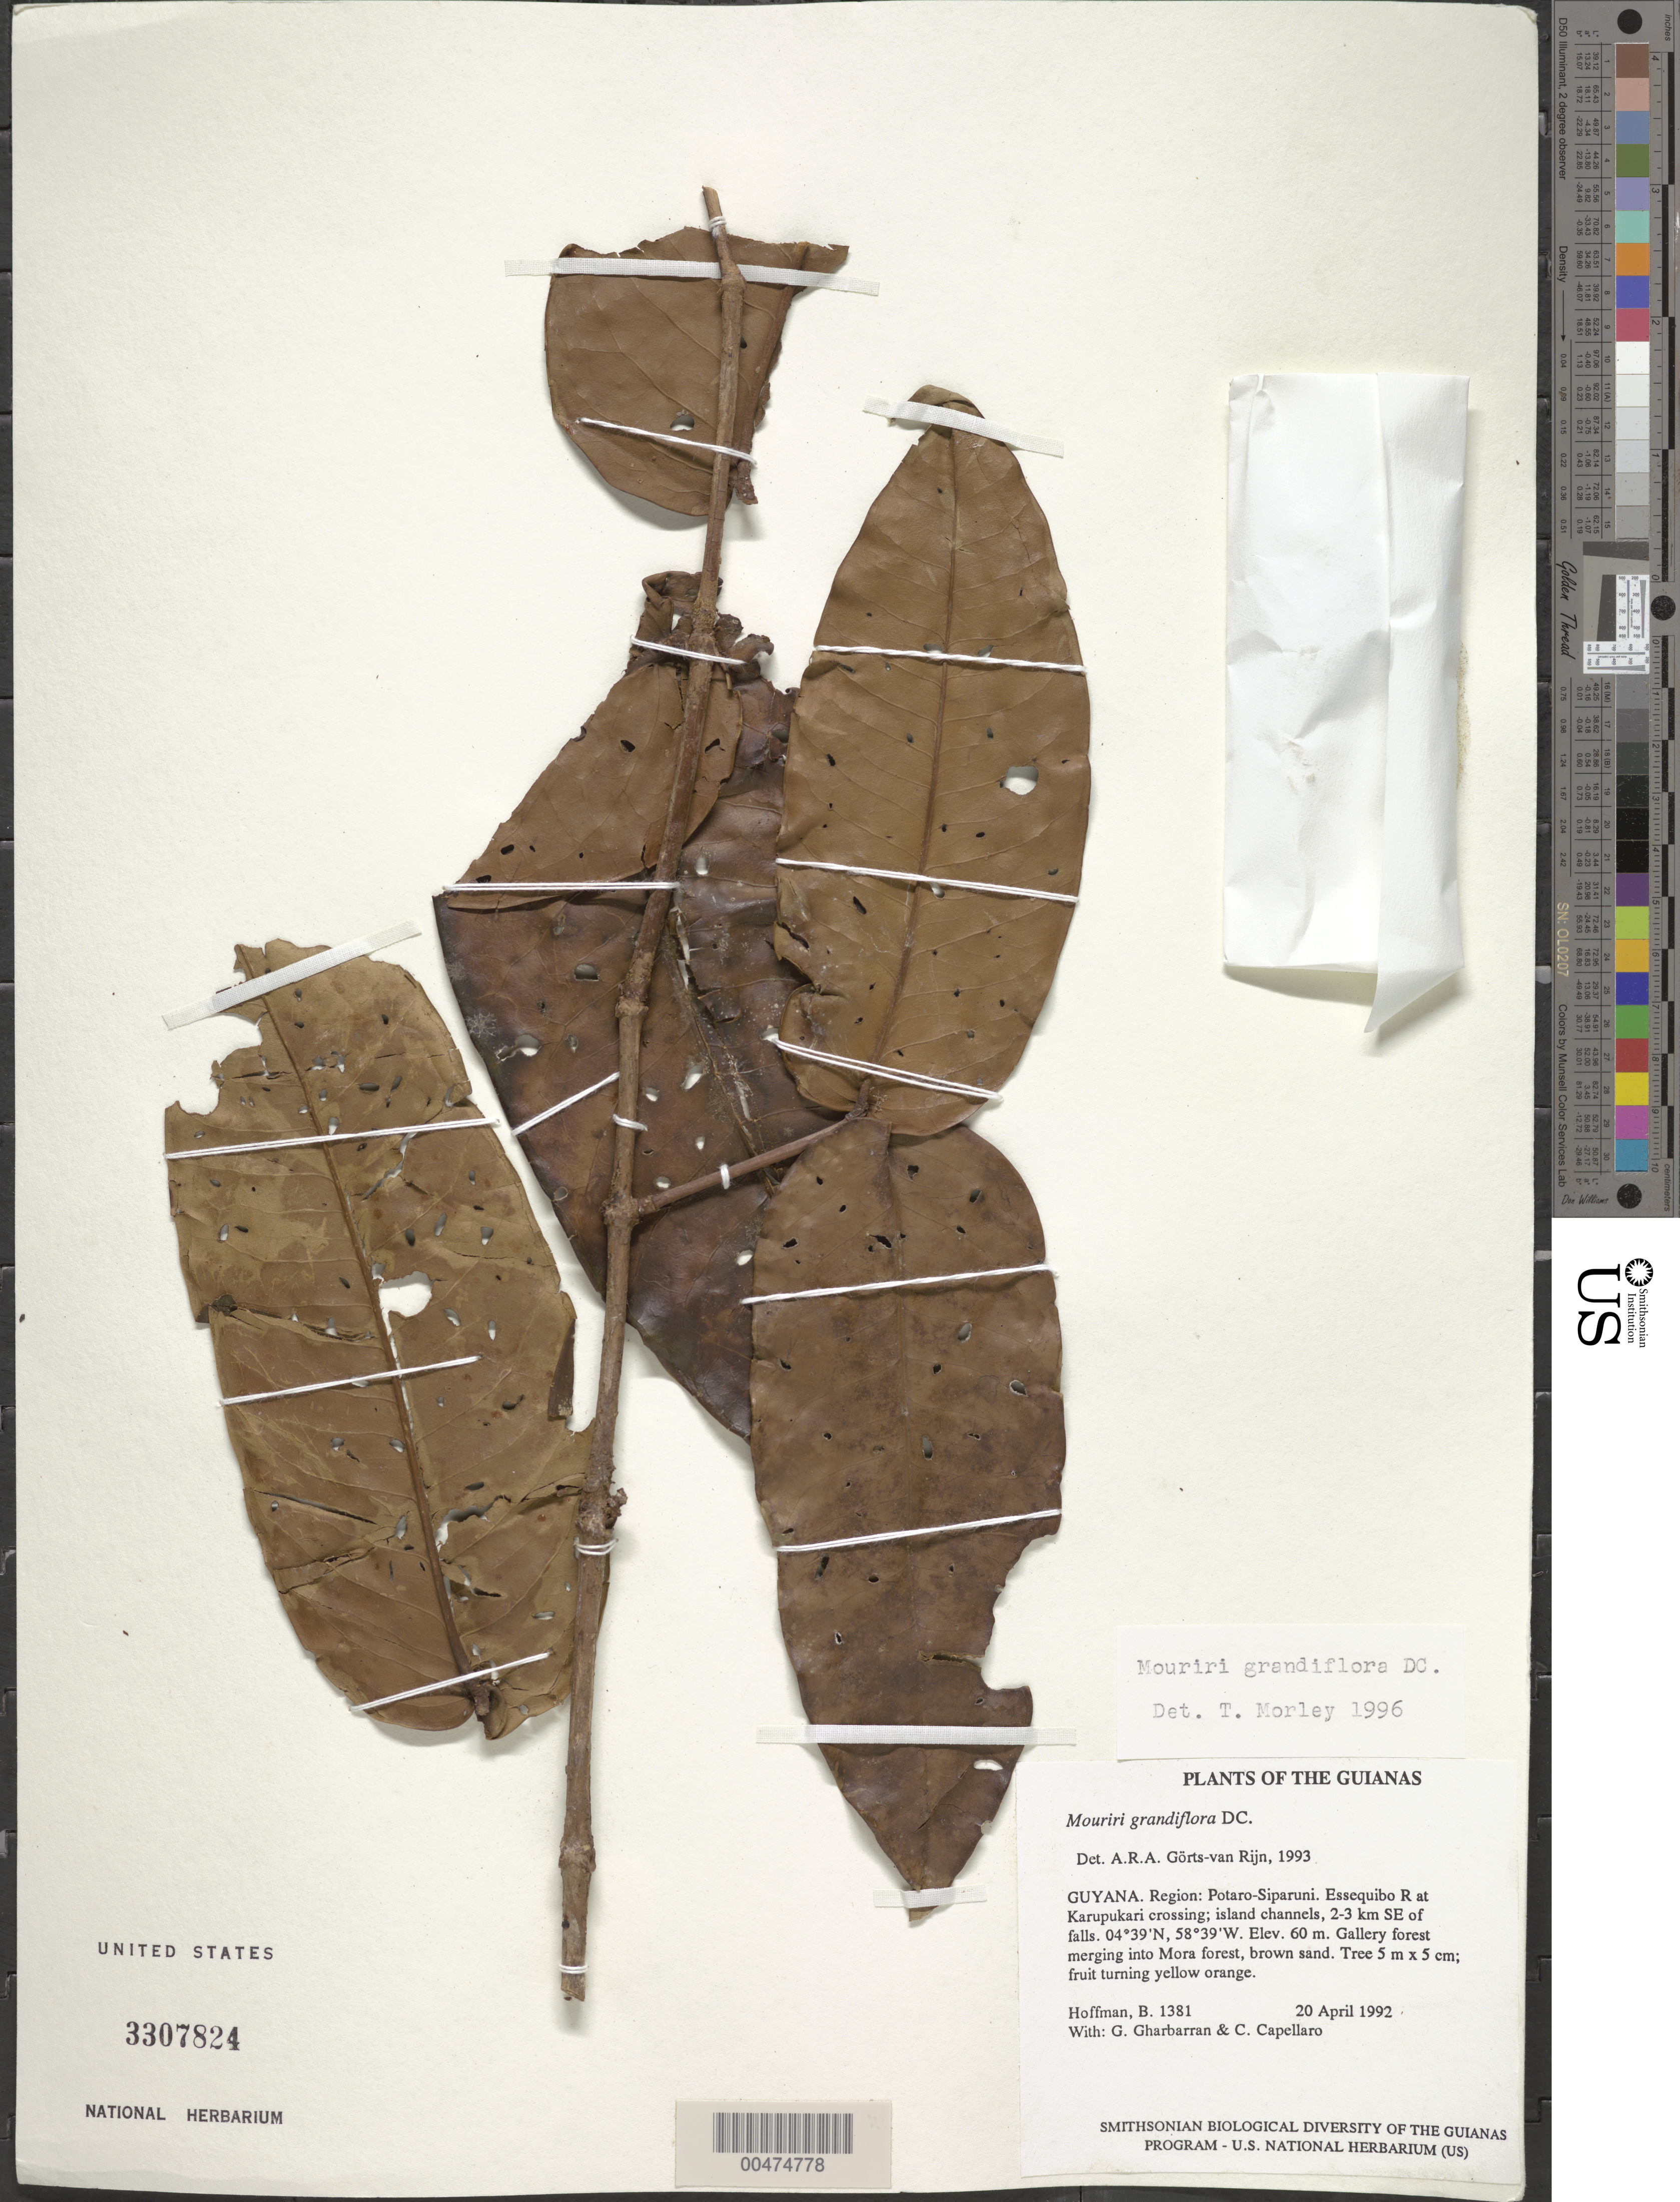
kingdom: Plantae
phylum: Tracheophyta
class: Magnoliopsida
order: Myrtales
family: Melastomataceae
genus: Mouriri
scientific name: Mouriri grandiflora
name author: DC.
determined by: Görts-van Rijn, A. R. A.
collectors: B. Hoffman, G. Gharbarran & C. Capellaro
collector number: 1381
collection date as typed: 20 April 1992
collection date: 1992-04-20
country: Guyana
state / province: Potaro-Siparuni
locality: Essequibo River at Karupukari crossing; island channels, 2-3 km SE of falls. Iwokrama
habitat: Gallery forest merging into Mora forest, brown sand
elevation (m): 60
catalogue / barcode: US 3307824